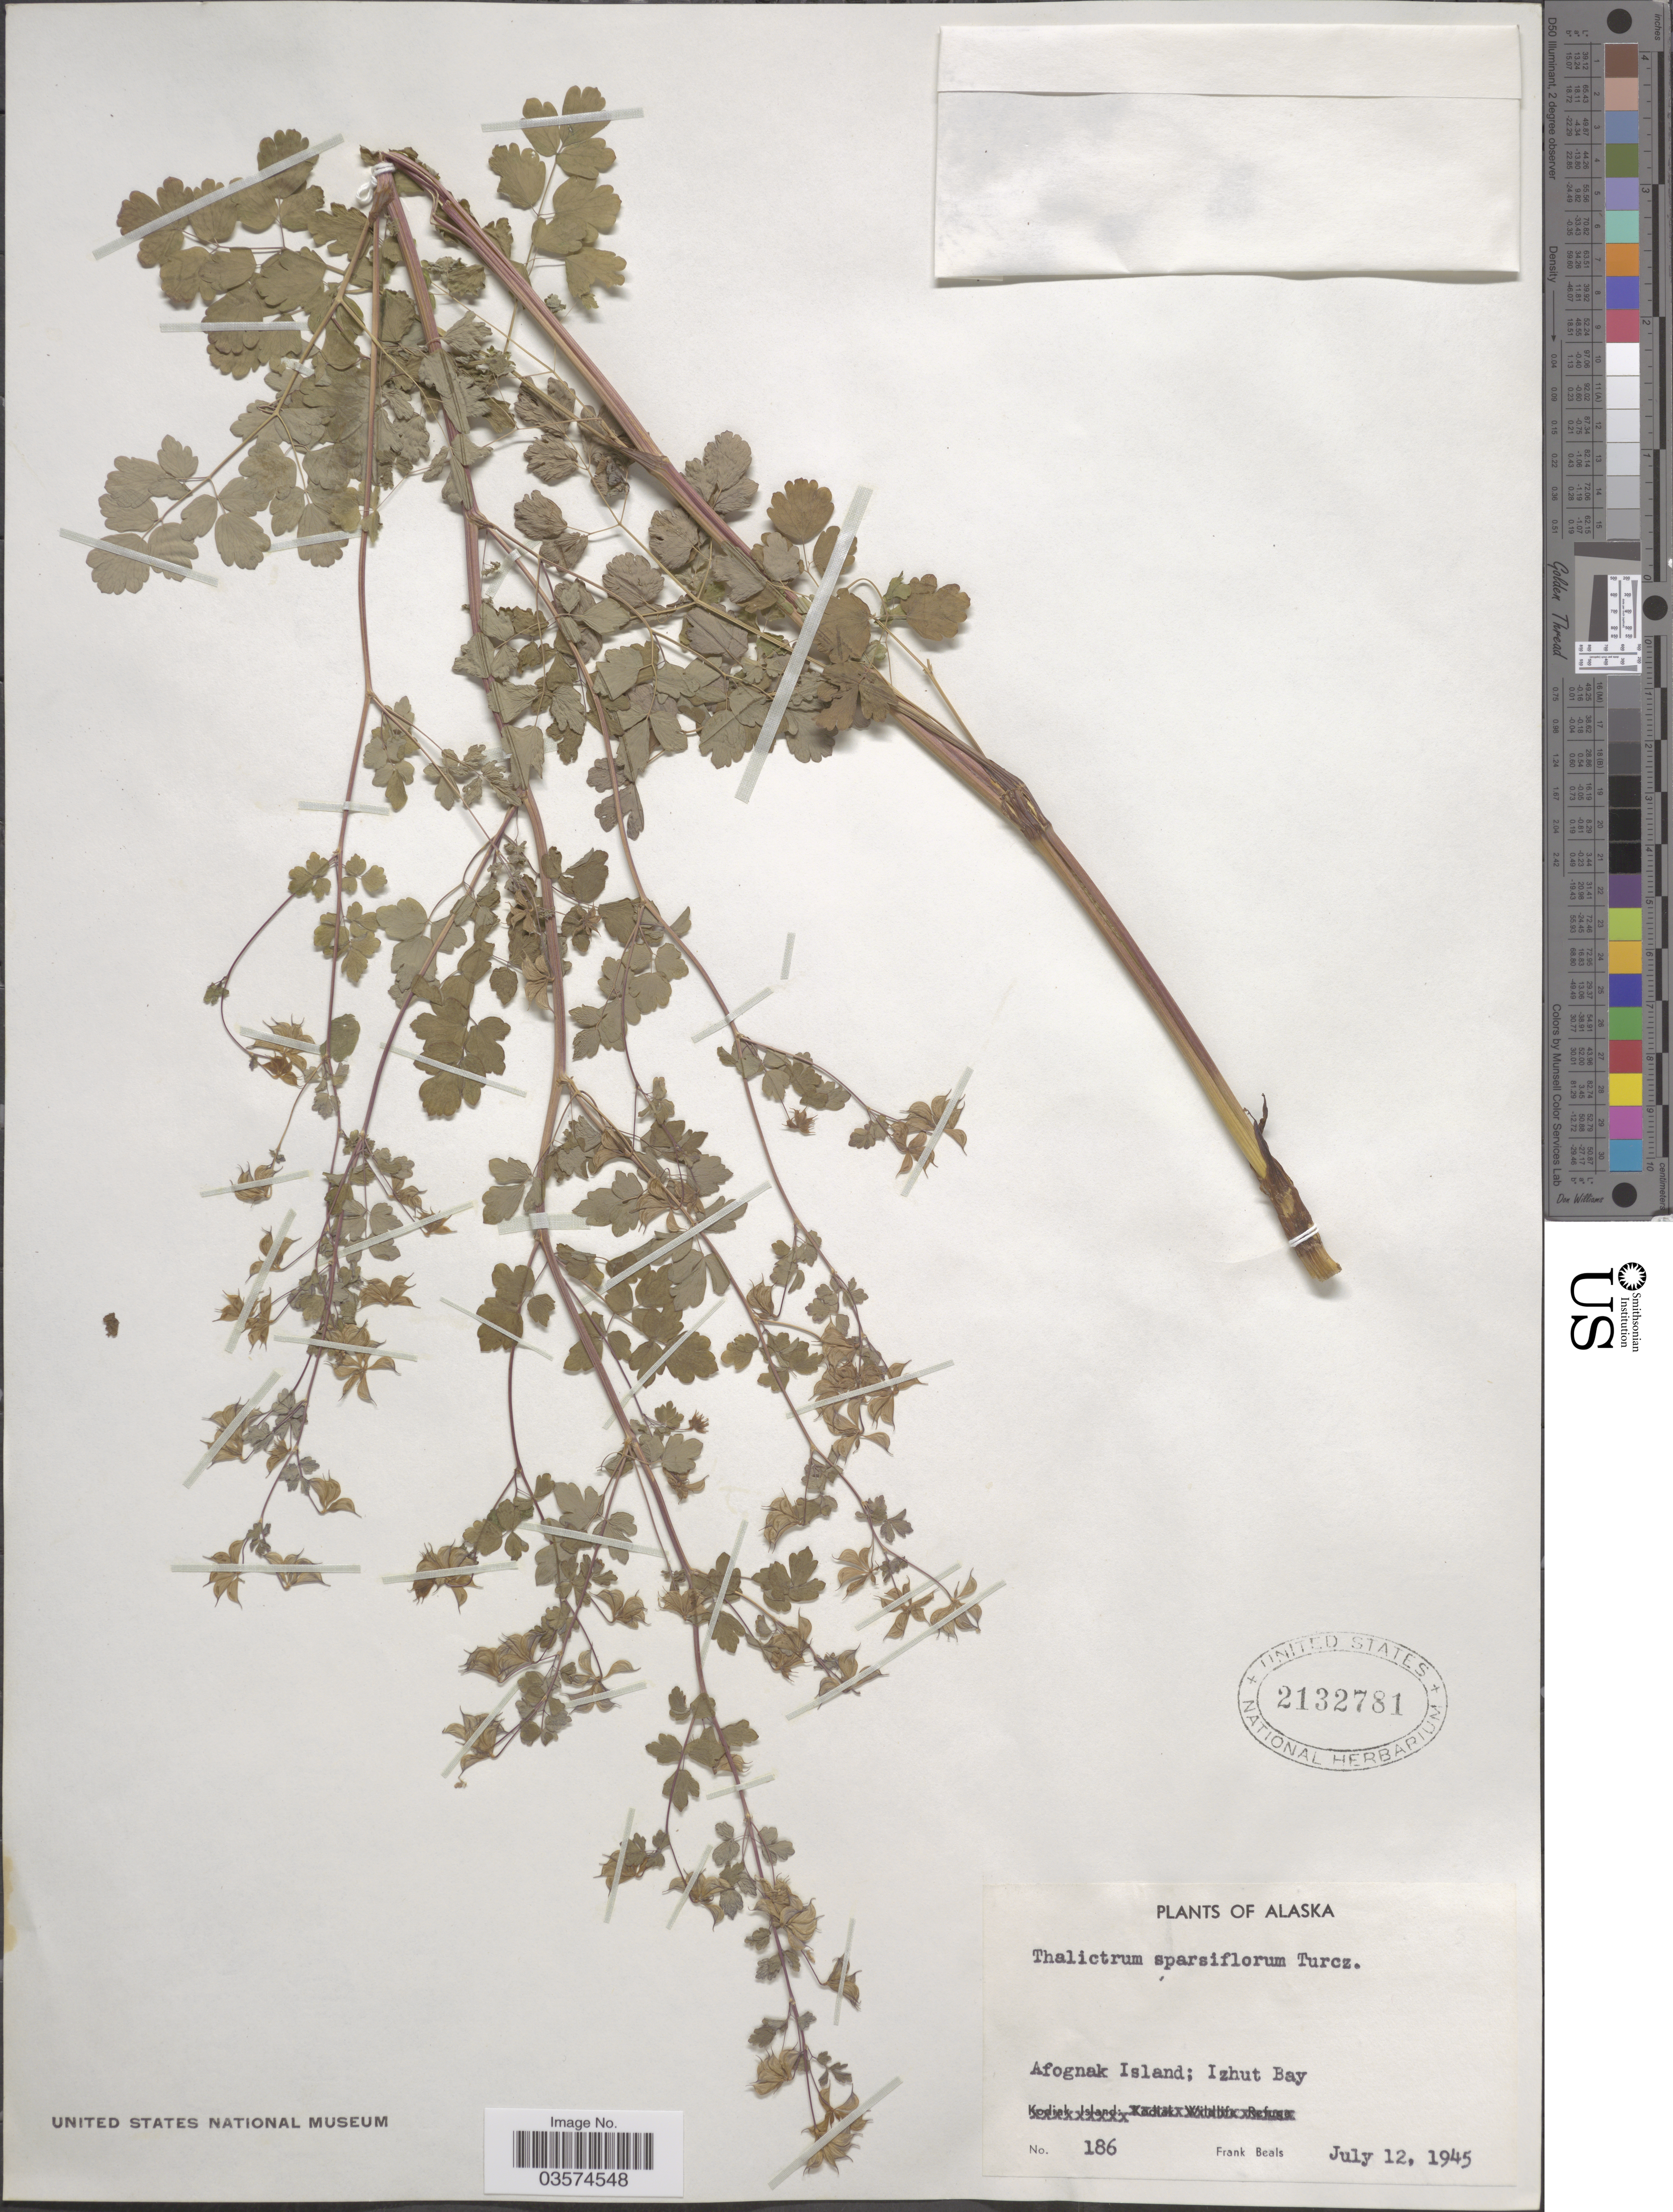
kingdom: Plantae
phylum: Tracheophyta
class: Magnoliopsida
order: Ranunculales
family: Ranunculaceae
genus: Thalictrum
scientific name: Thalictrum sparsiflorum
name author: Turcz. ex Fisch. & C.A. Mey.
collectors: F. Beals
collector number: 186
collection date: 1945-07-12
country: United States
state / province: Alaska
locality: Afognak Island; Izhut Bay.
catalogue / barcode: US 2132781